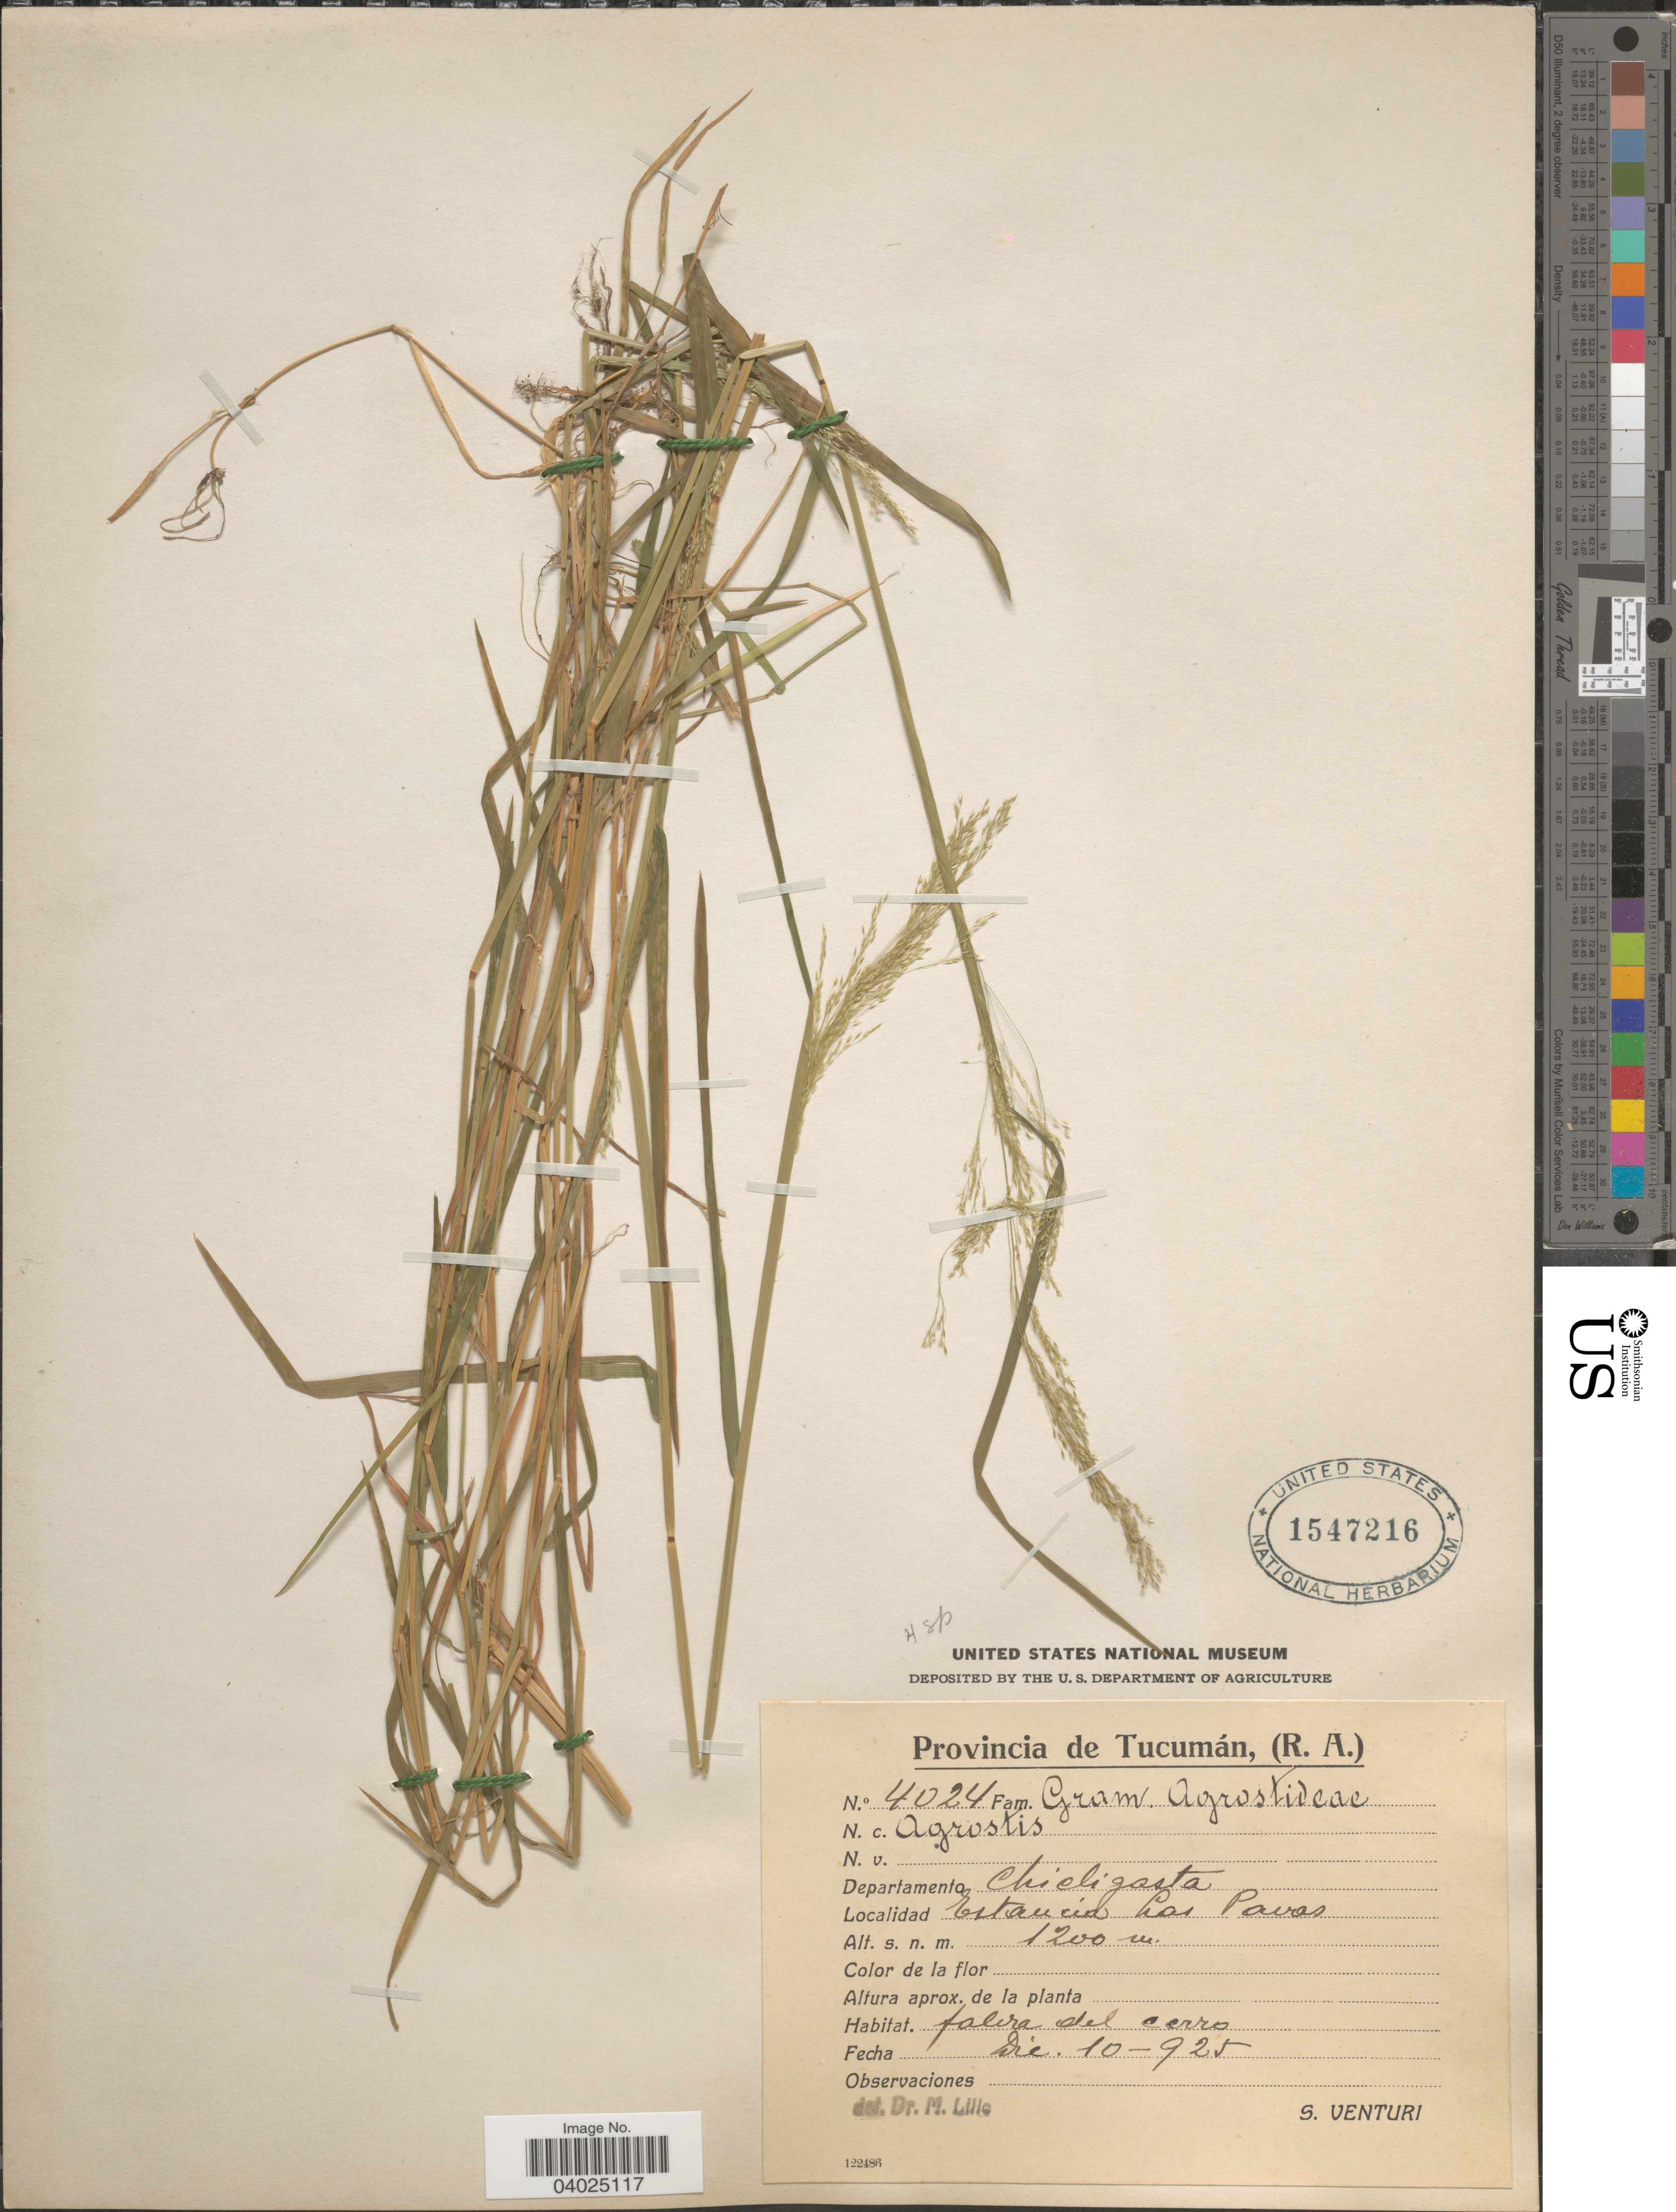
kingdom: Plantae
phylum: Tracheophyta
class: Liliopsida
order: Poales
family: Poaceae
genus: Agrostis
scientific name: Agrostis sp.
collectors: S. Venturi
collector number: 4024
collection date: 1925-12-10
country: Argentina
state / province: Tucuman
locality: Departamento Chicligasta. Estancia Las Pavas.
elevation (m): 1200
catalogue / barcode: US 1547216